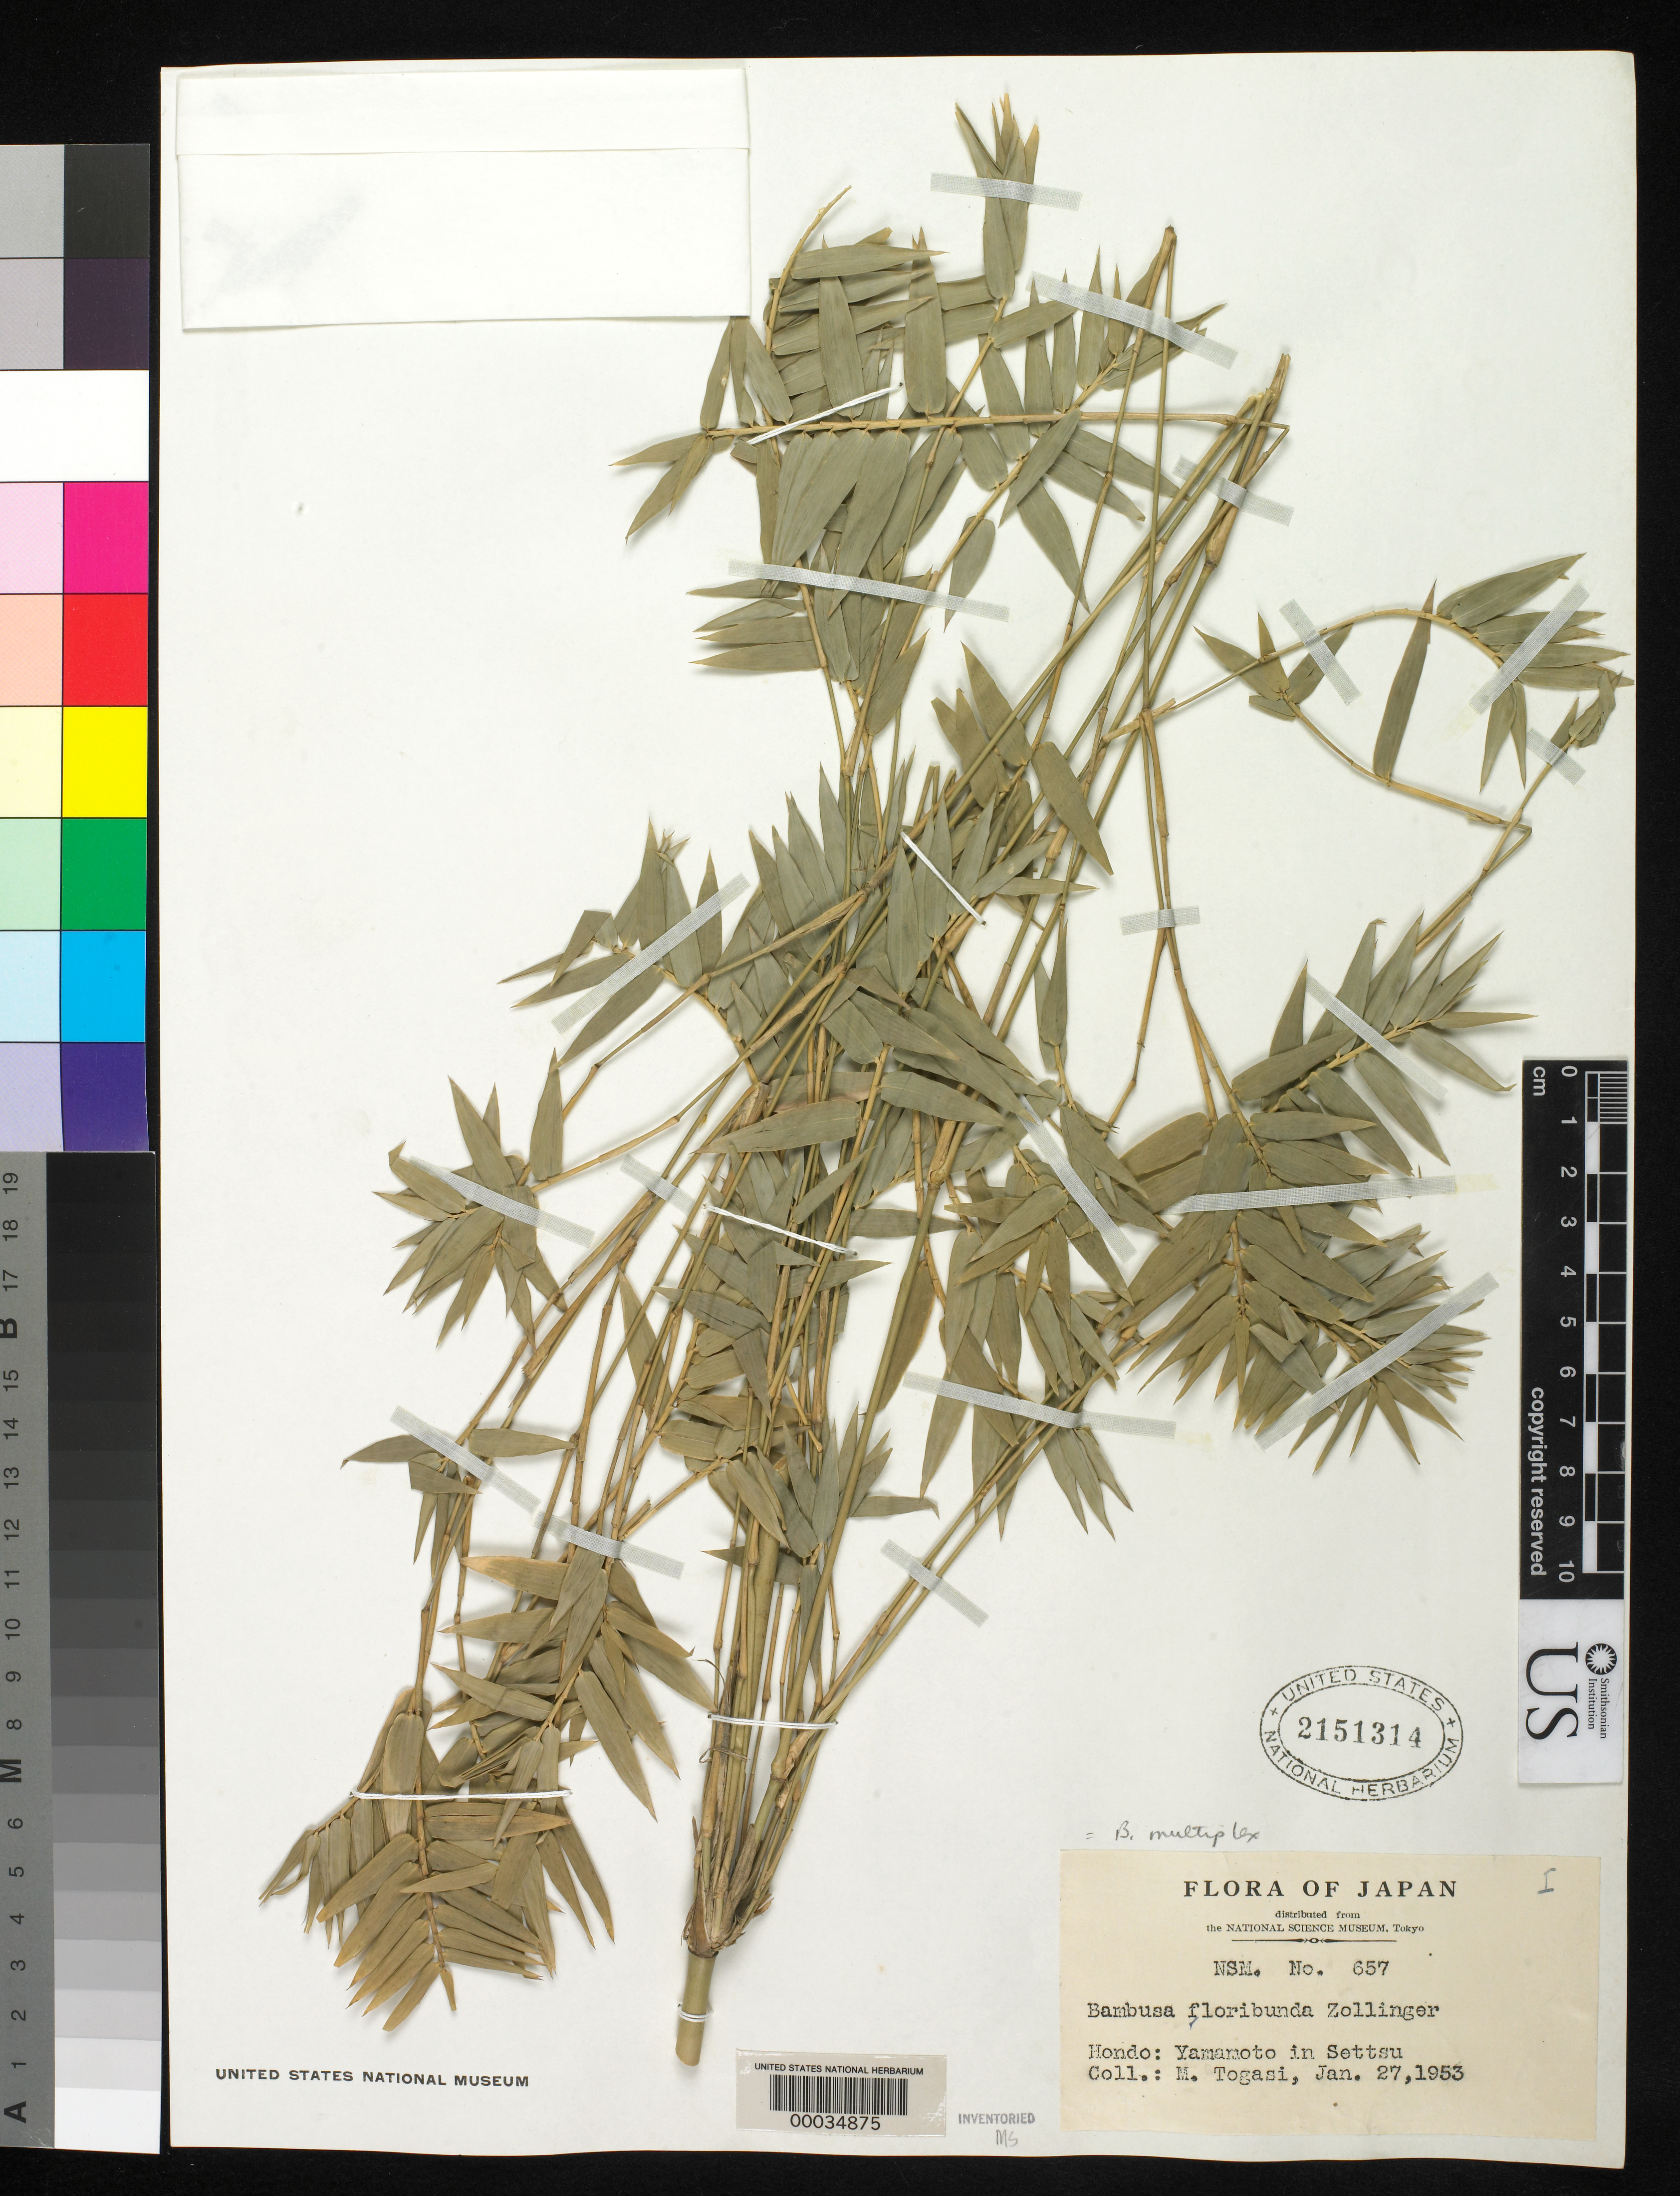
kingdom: Plantae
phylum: Tracheophyta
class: Liliopsida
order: Poales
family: Poaceae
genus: Bambusa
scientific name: Bambusa multiplex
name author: (Lour.) Raeusch. ex Schult. & Schult. f.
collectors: M. Togasi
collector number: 657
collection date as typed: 27 Jan 1953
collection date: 1953-01-27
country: Japan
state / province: Nara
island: Honshu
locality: Yamamoto, settsu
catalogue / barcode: US 2151314